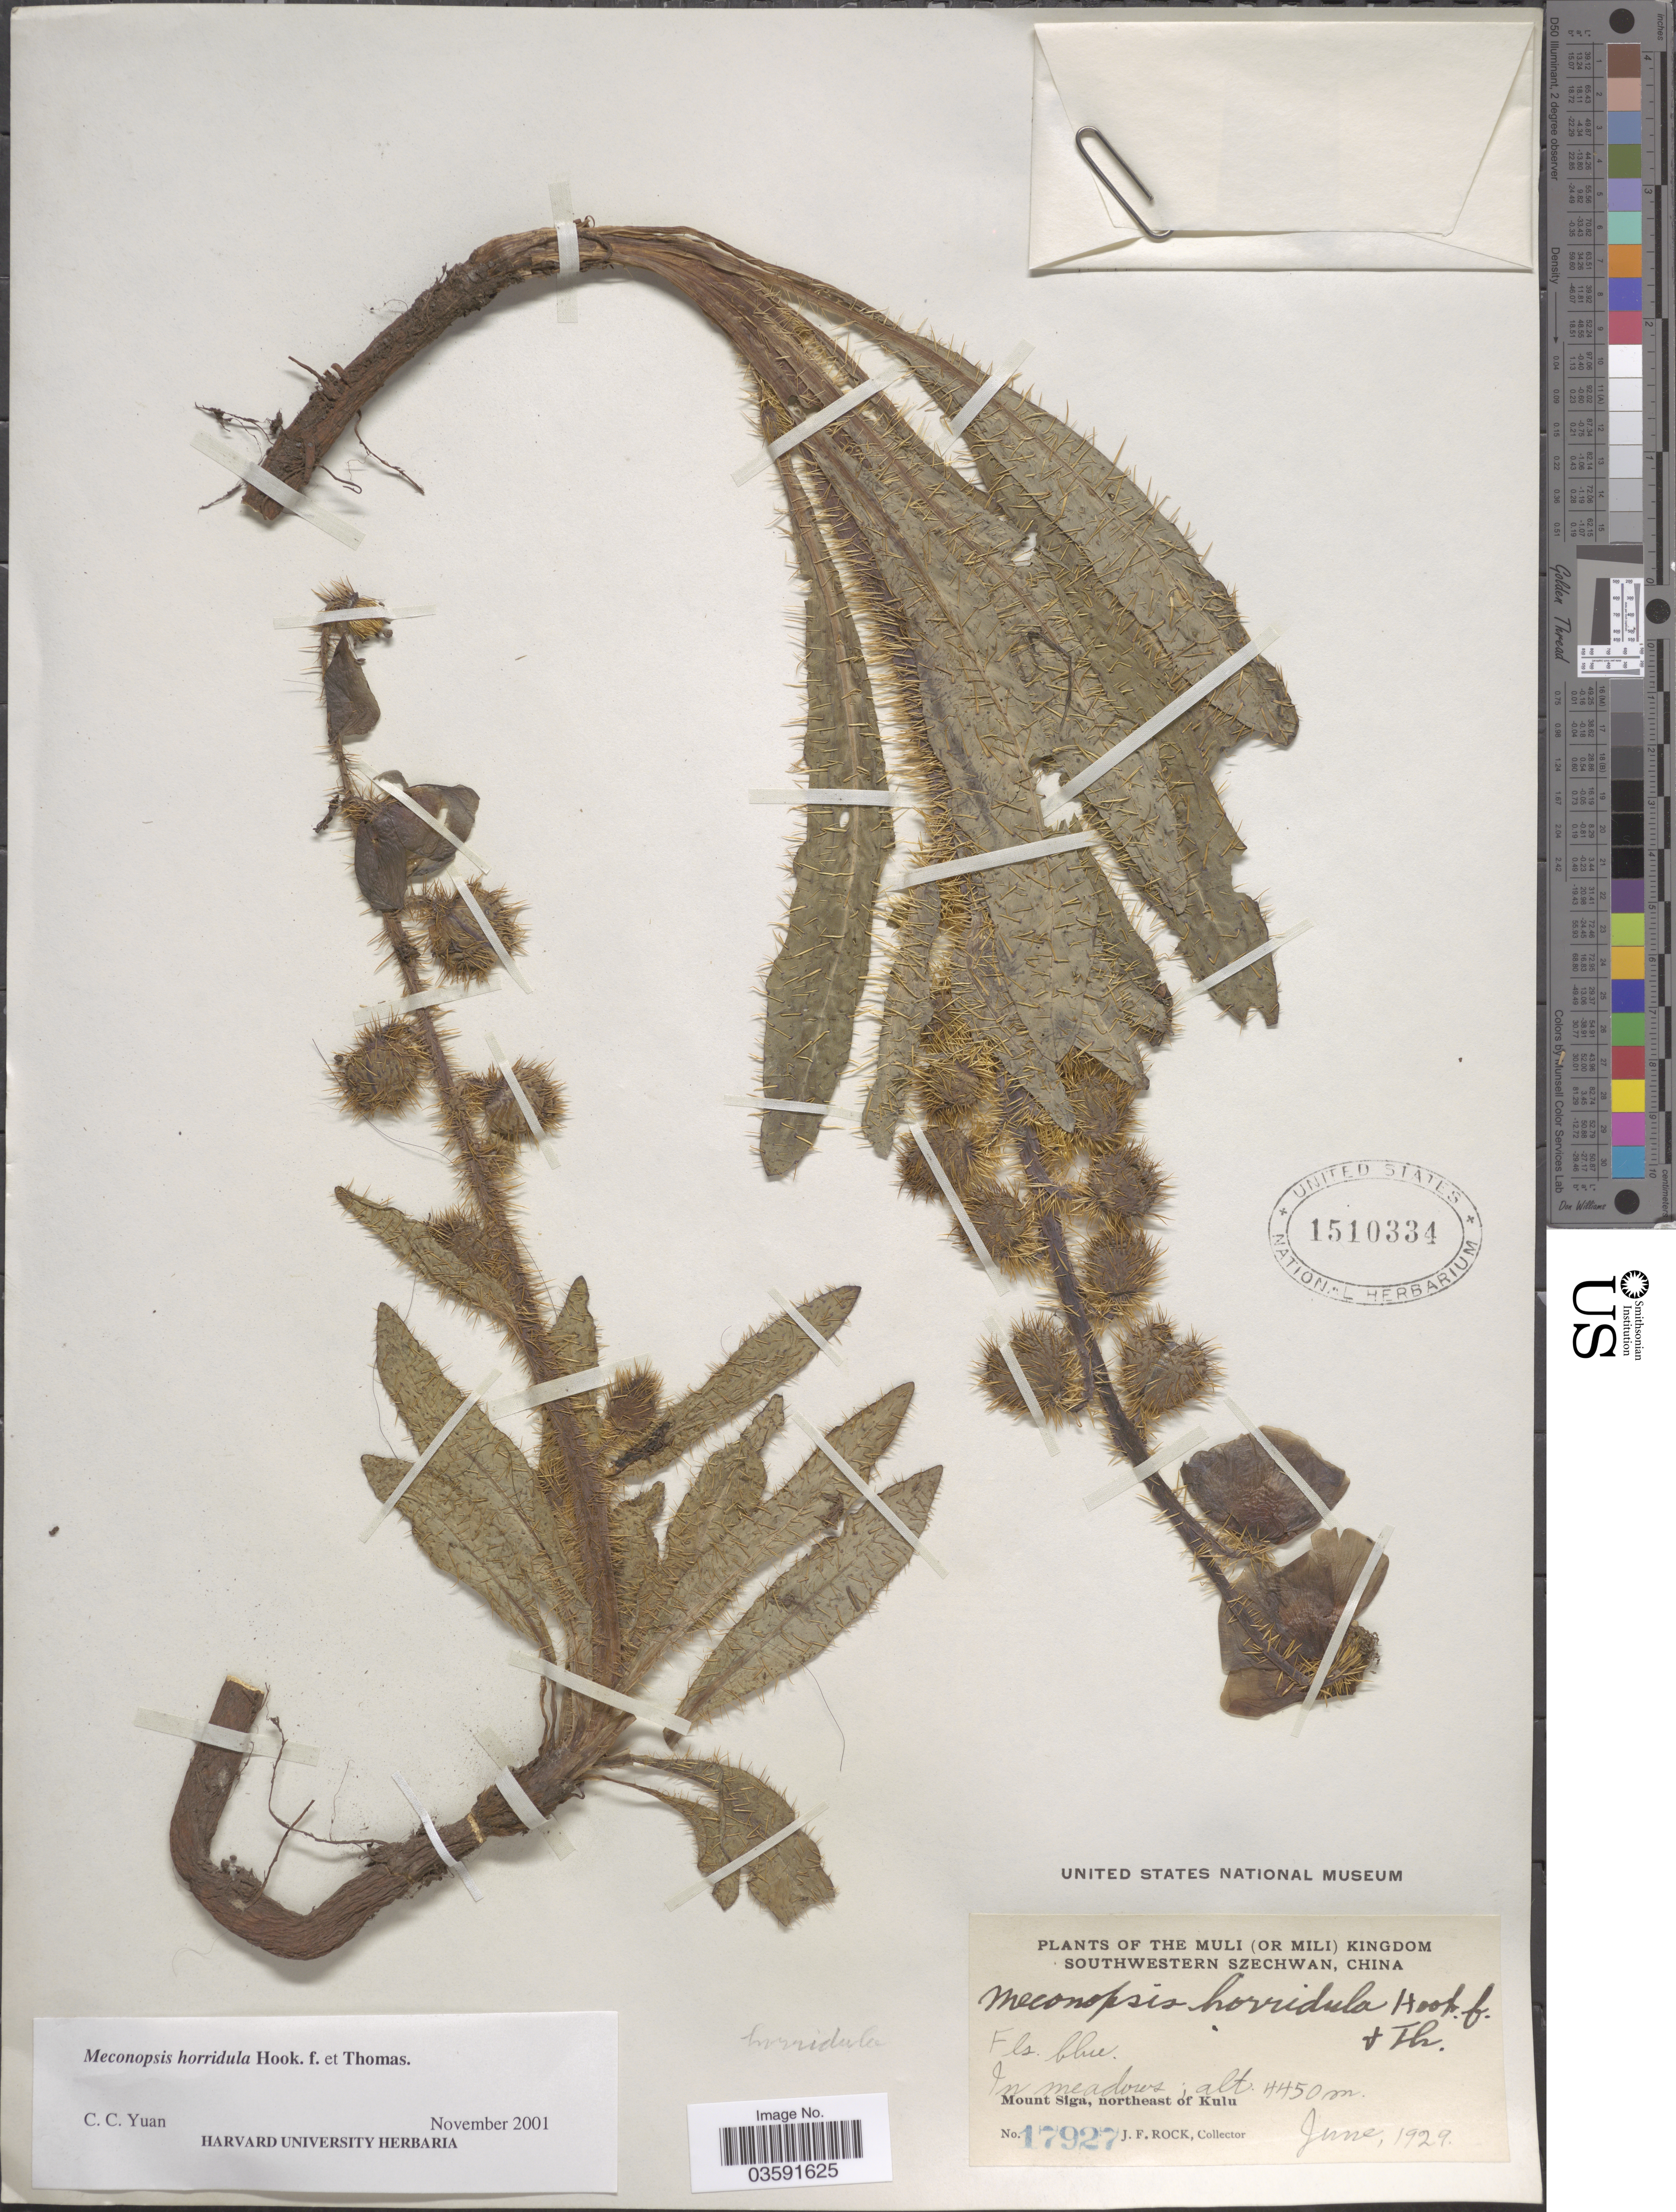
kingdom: Plantae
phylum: Tracheophyta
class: Magnoliopsida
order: Ranunculales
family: Papaveraceae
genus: Meconopsis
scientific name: Meconopsis horridula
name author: Hook. f. & Thomson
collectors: J. Rock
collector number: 17927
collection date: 1929-06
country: China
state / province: Sichuan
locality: The Muli (or Mili) Kingdom. Southwestern Szechwan. Mount Siga, northeast of Kulu.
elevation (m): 4450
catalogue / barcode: US 1510334